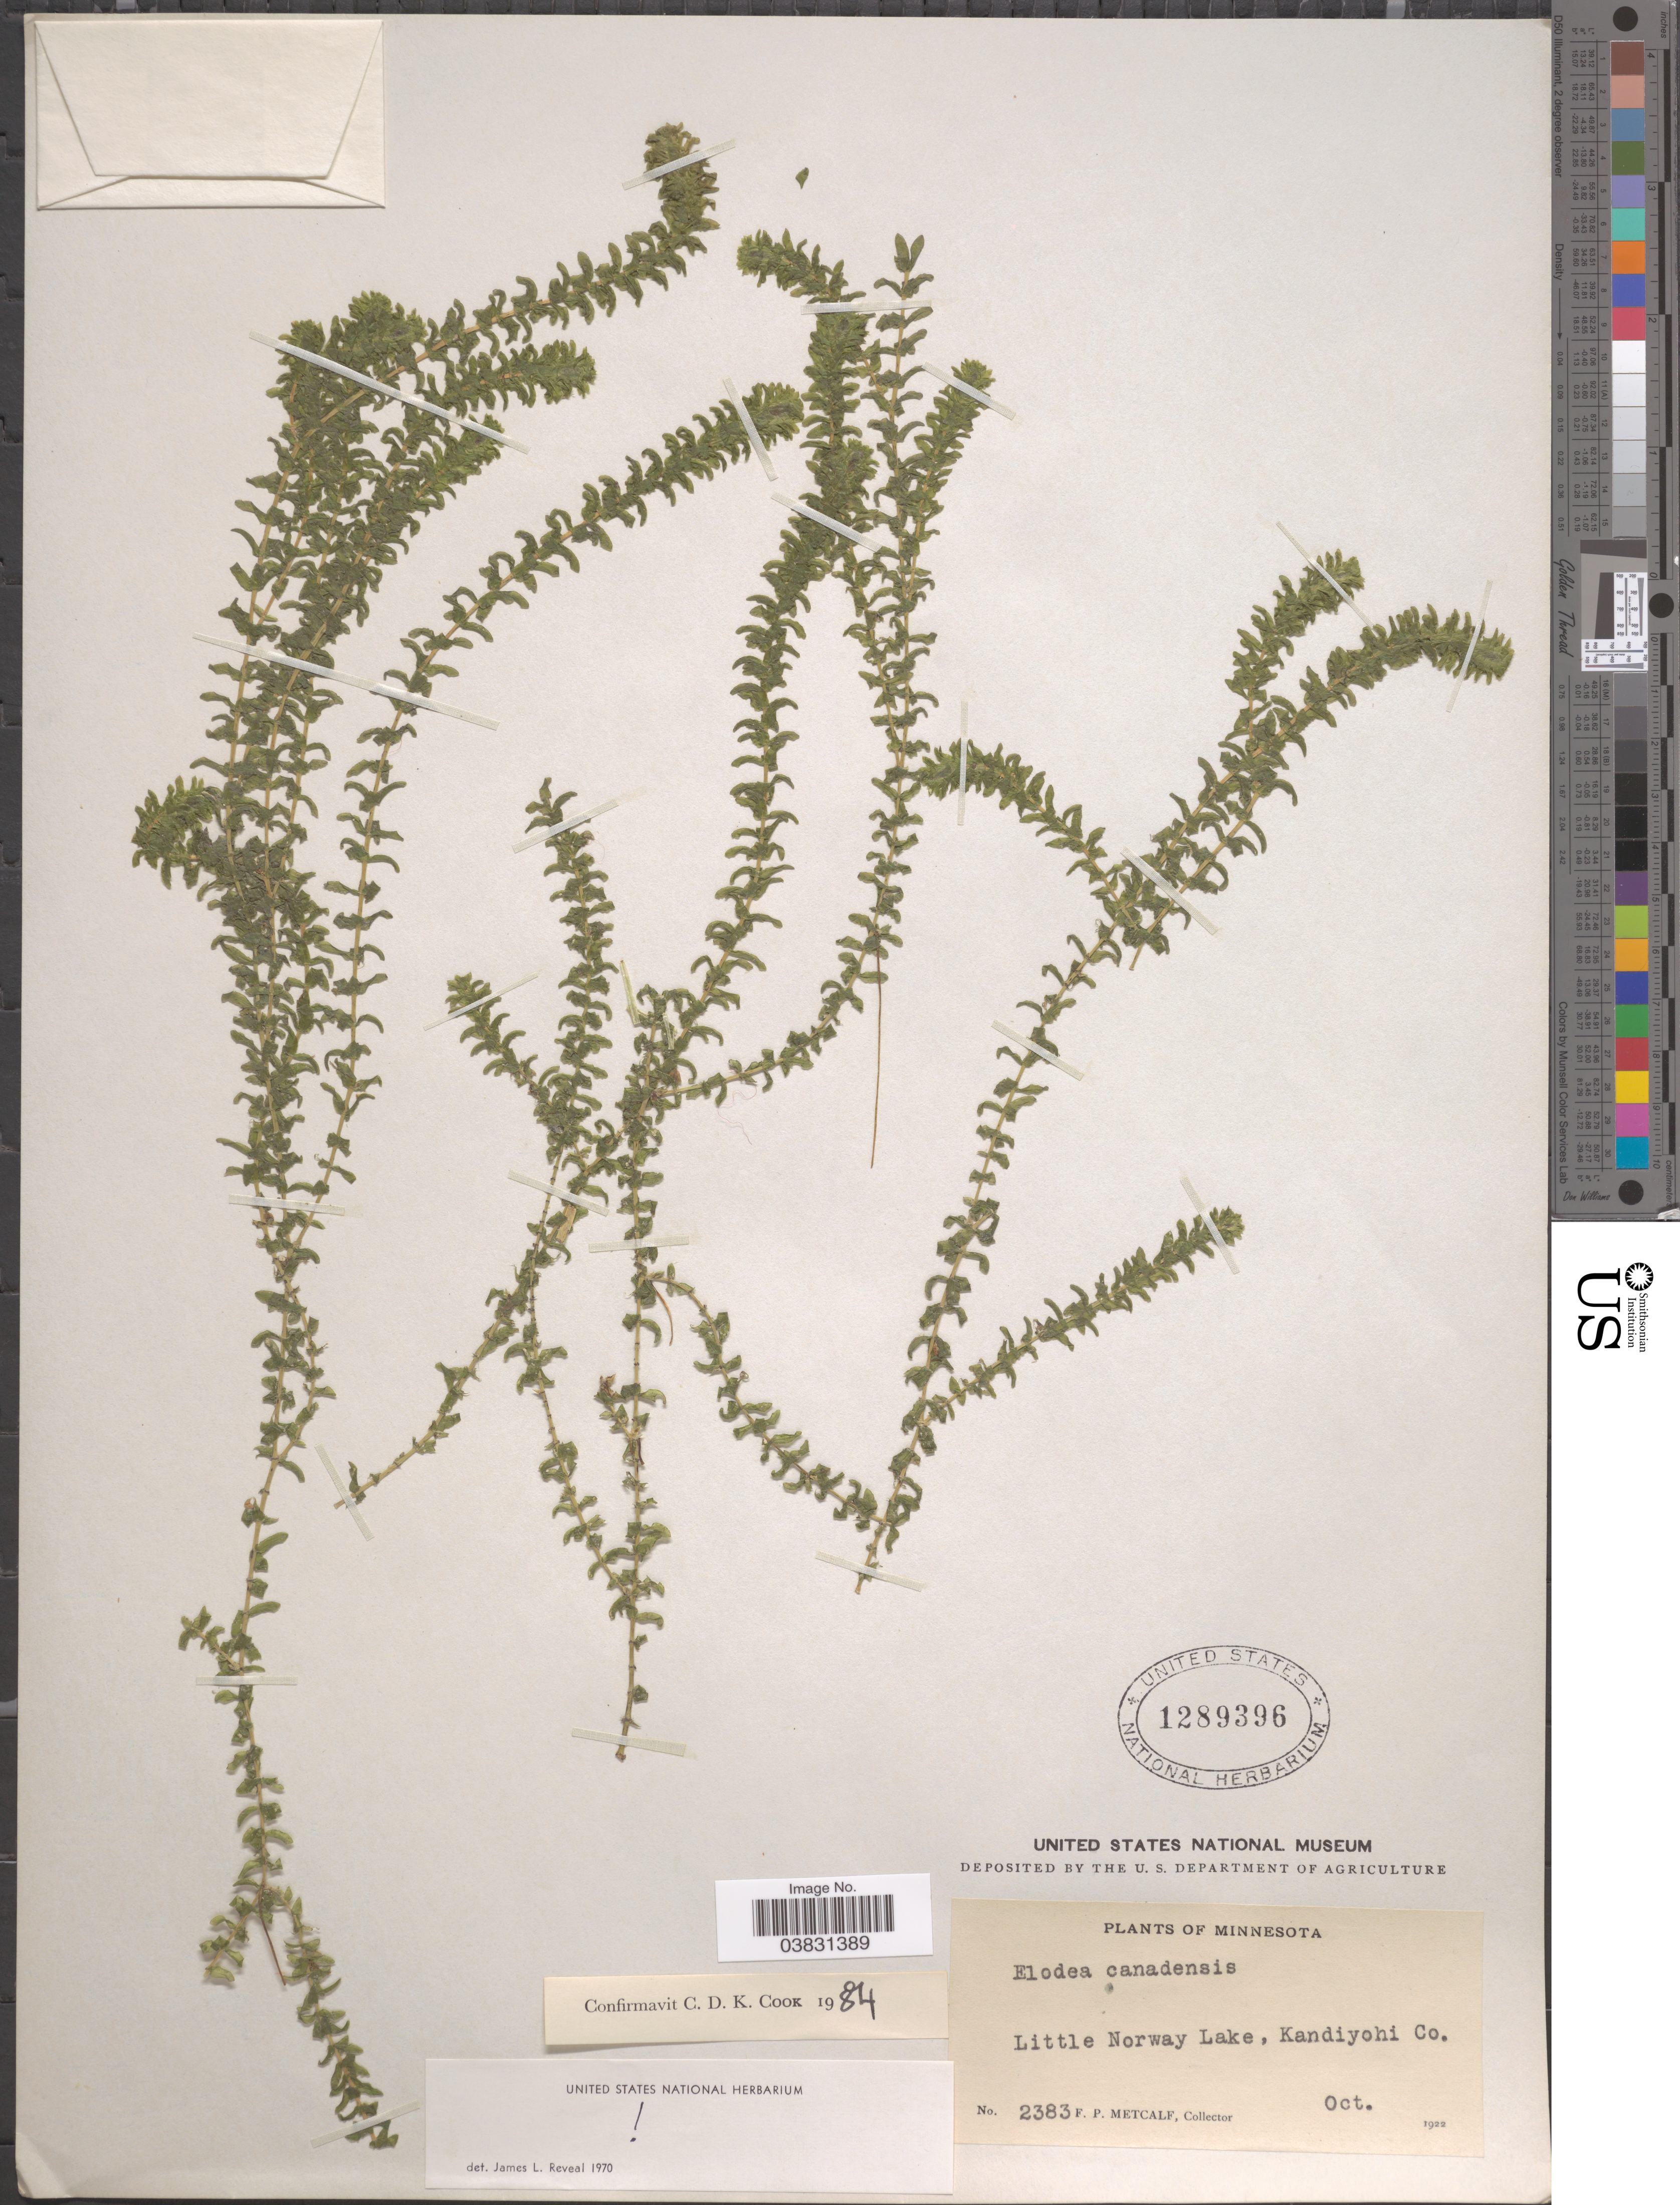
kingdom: Plantae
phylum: Tracheophyta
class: Liliopsida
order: Alismatales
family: Hydrocharitaceae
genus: Elodea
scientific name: Elodea canadensis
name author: Michx.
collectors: F. Metcalf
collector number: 2383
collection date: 1922-10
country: United States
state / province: Minnesota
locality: Little Norway Lake, Kandiyohi Co.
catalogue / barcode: US 1289396